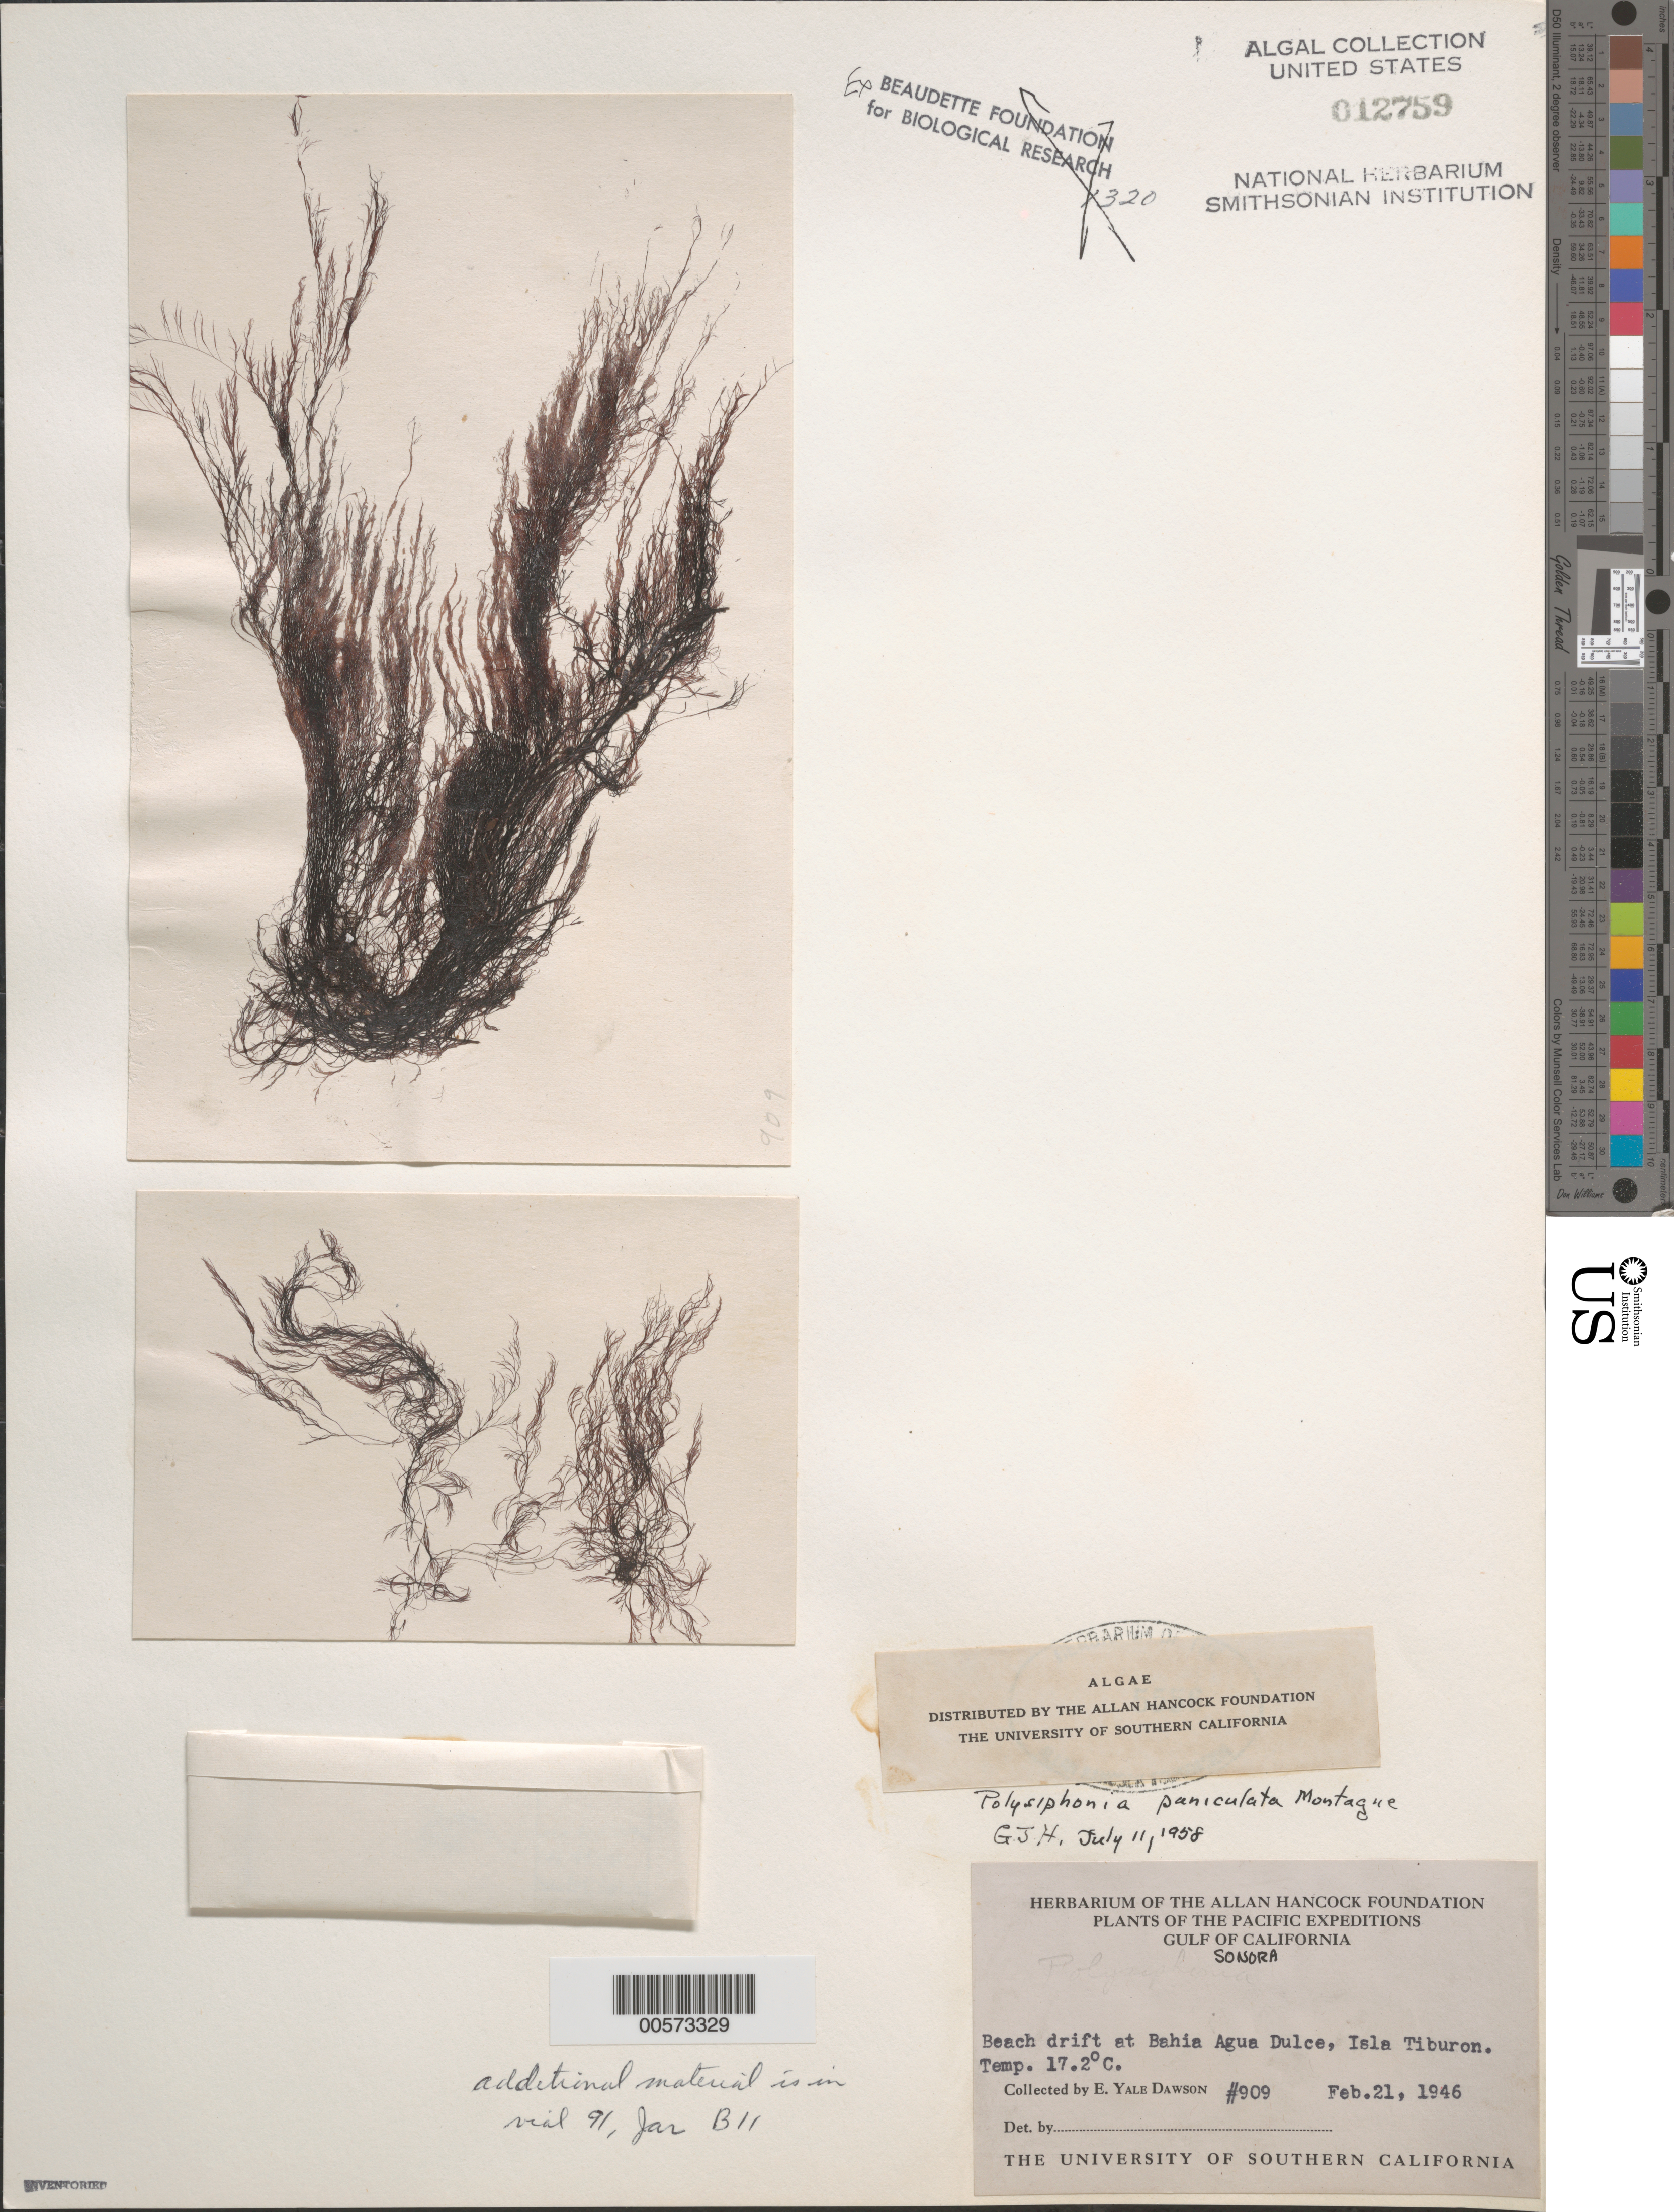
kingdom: Plantae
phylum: Rhodophyta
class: Florideophyceae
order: Ceramiales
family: Rhodomelaceae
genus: Eutrichosiphonia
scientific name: Eutrichosiphonia paniculata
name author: (Mont.) D.E.Bustamante & T.O. Cho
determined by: Algae name updating Project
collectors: E. Y. Dawson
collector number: EYD 909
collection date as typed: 21 Feb 1946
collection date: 1946-02-21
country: Mexico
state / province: Sonora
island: Isla Tiburon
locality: Bahia Agua Dulce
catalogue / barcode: US 12759